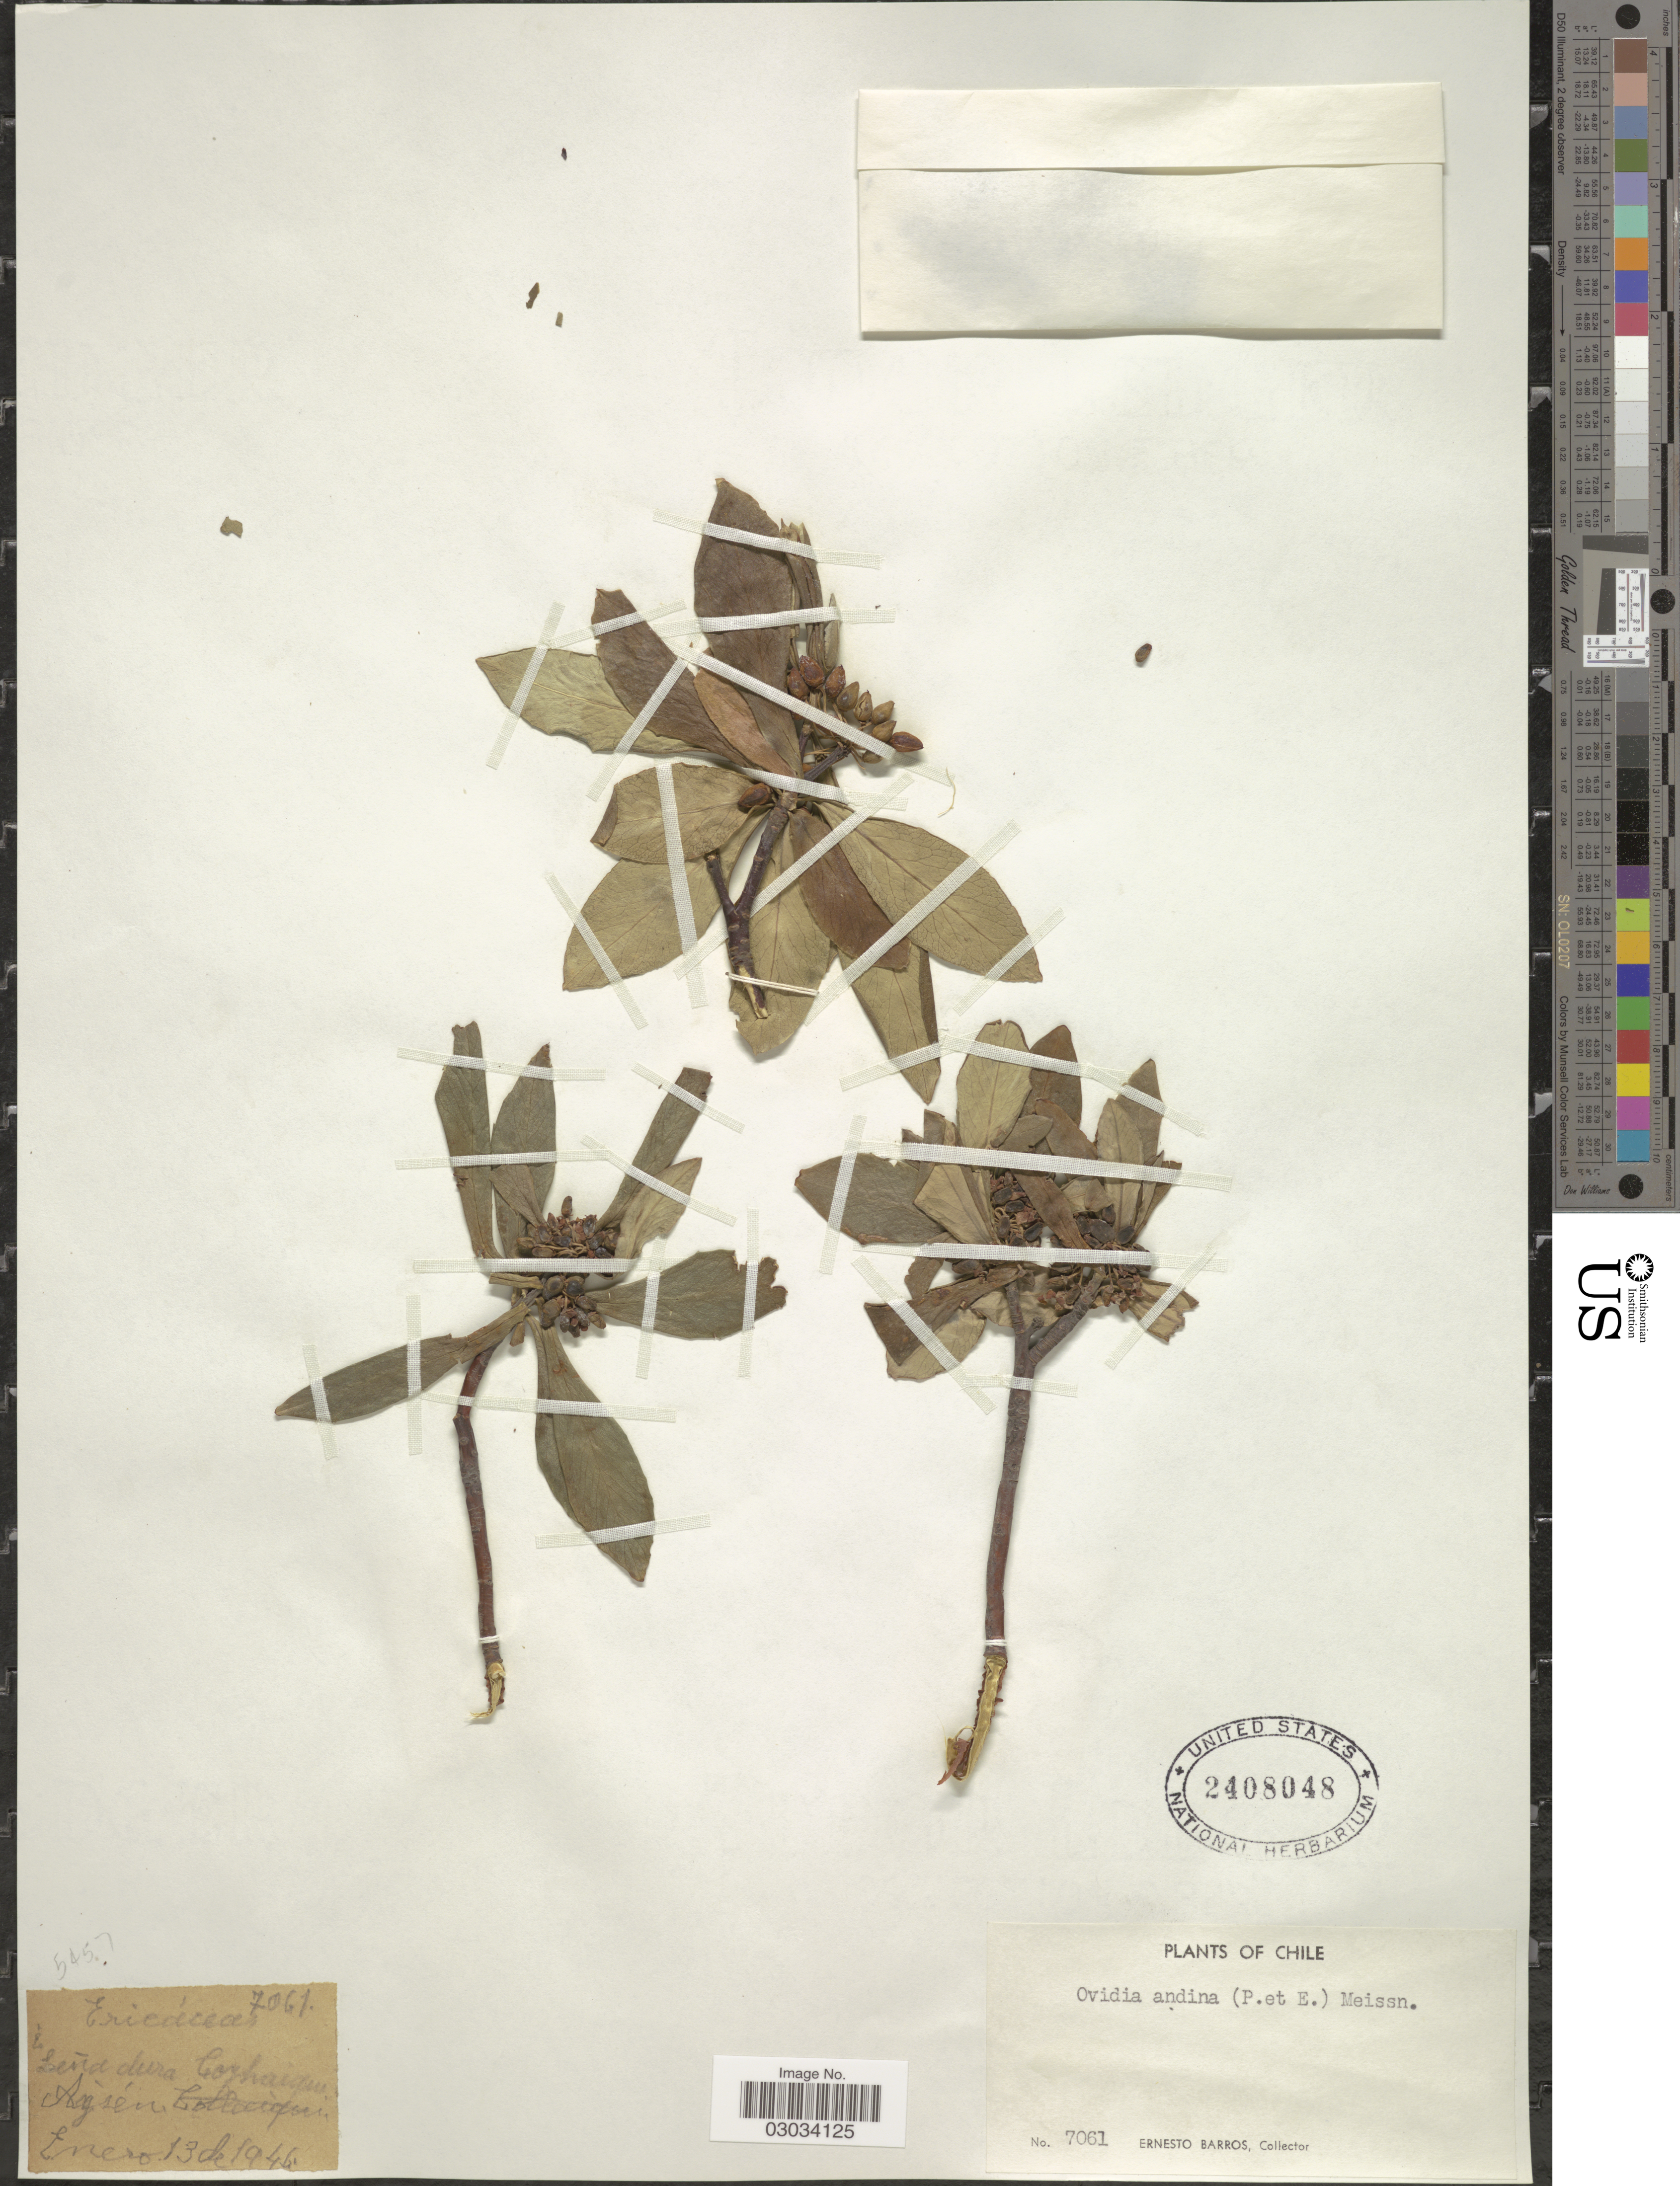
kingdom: Plantae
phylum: Tracheophyta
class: Magnoliopsida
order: Malvales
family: Thymelaeaceae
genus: Ovidia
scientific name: Ovidia andina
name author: (Poepp. & Endl.) Meisn.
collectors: E. Barros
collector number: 7061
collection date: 1946-01-13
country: Chile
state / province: Aisén (XI)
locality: Coyhaique.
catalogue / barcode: US 2408048